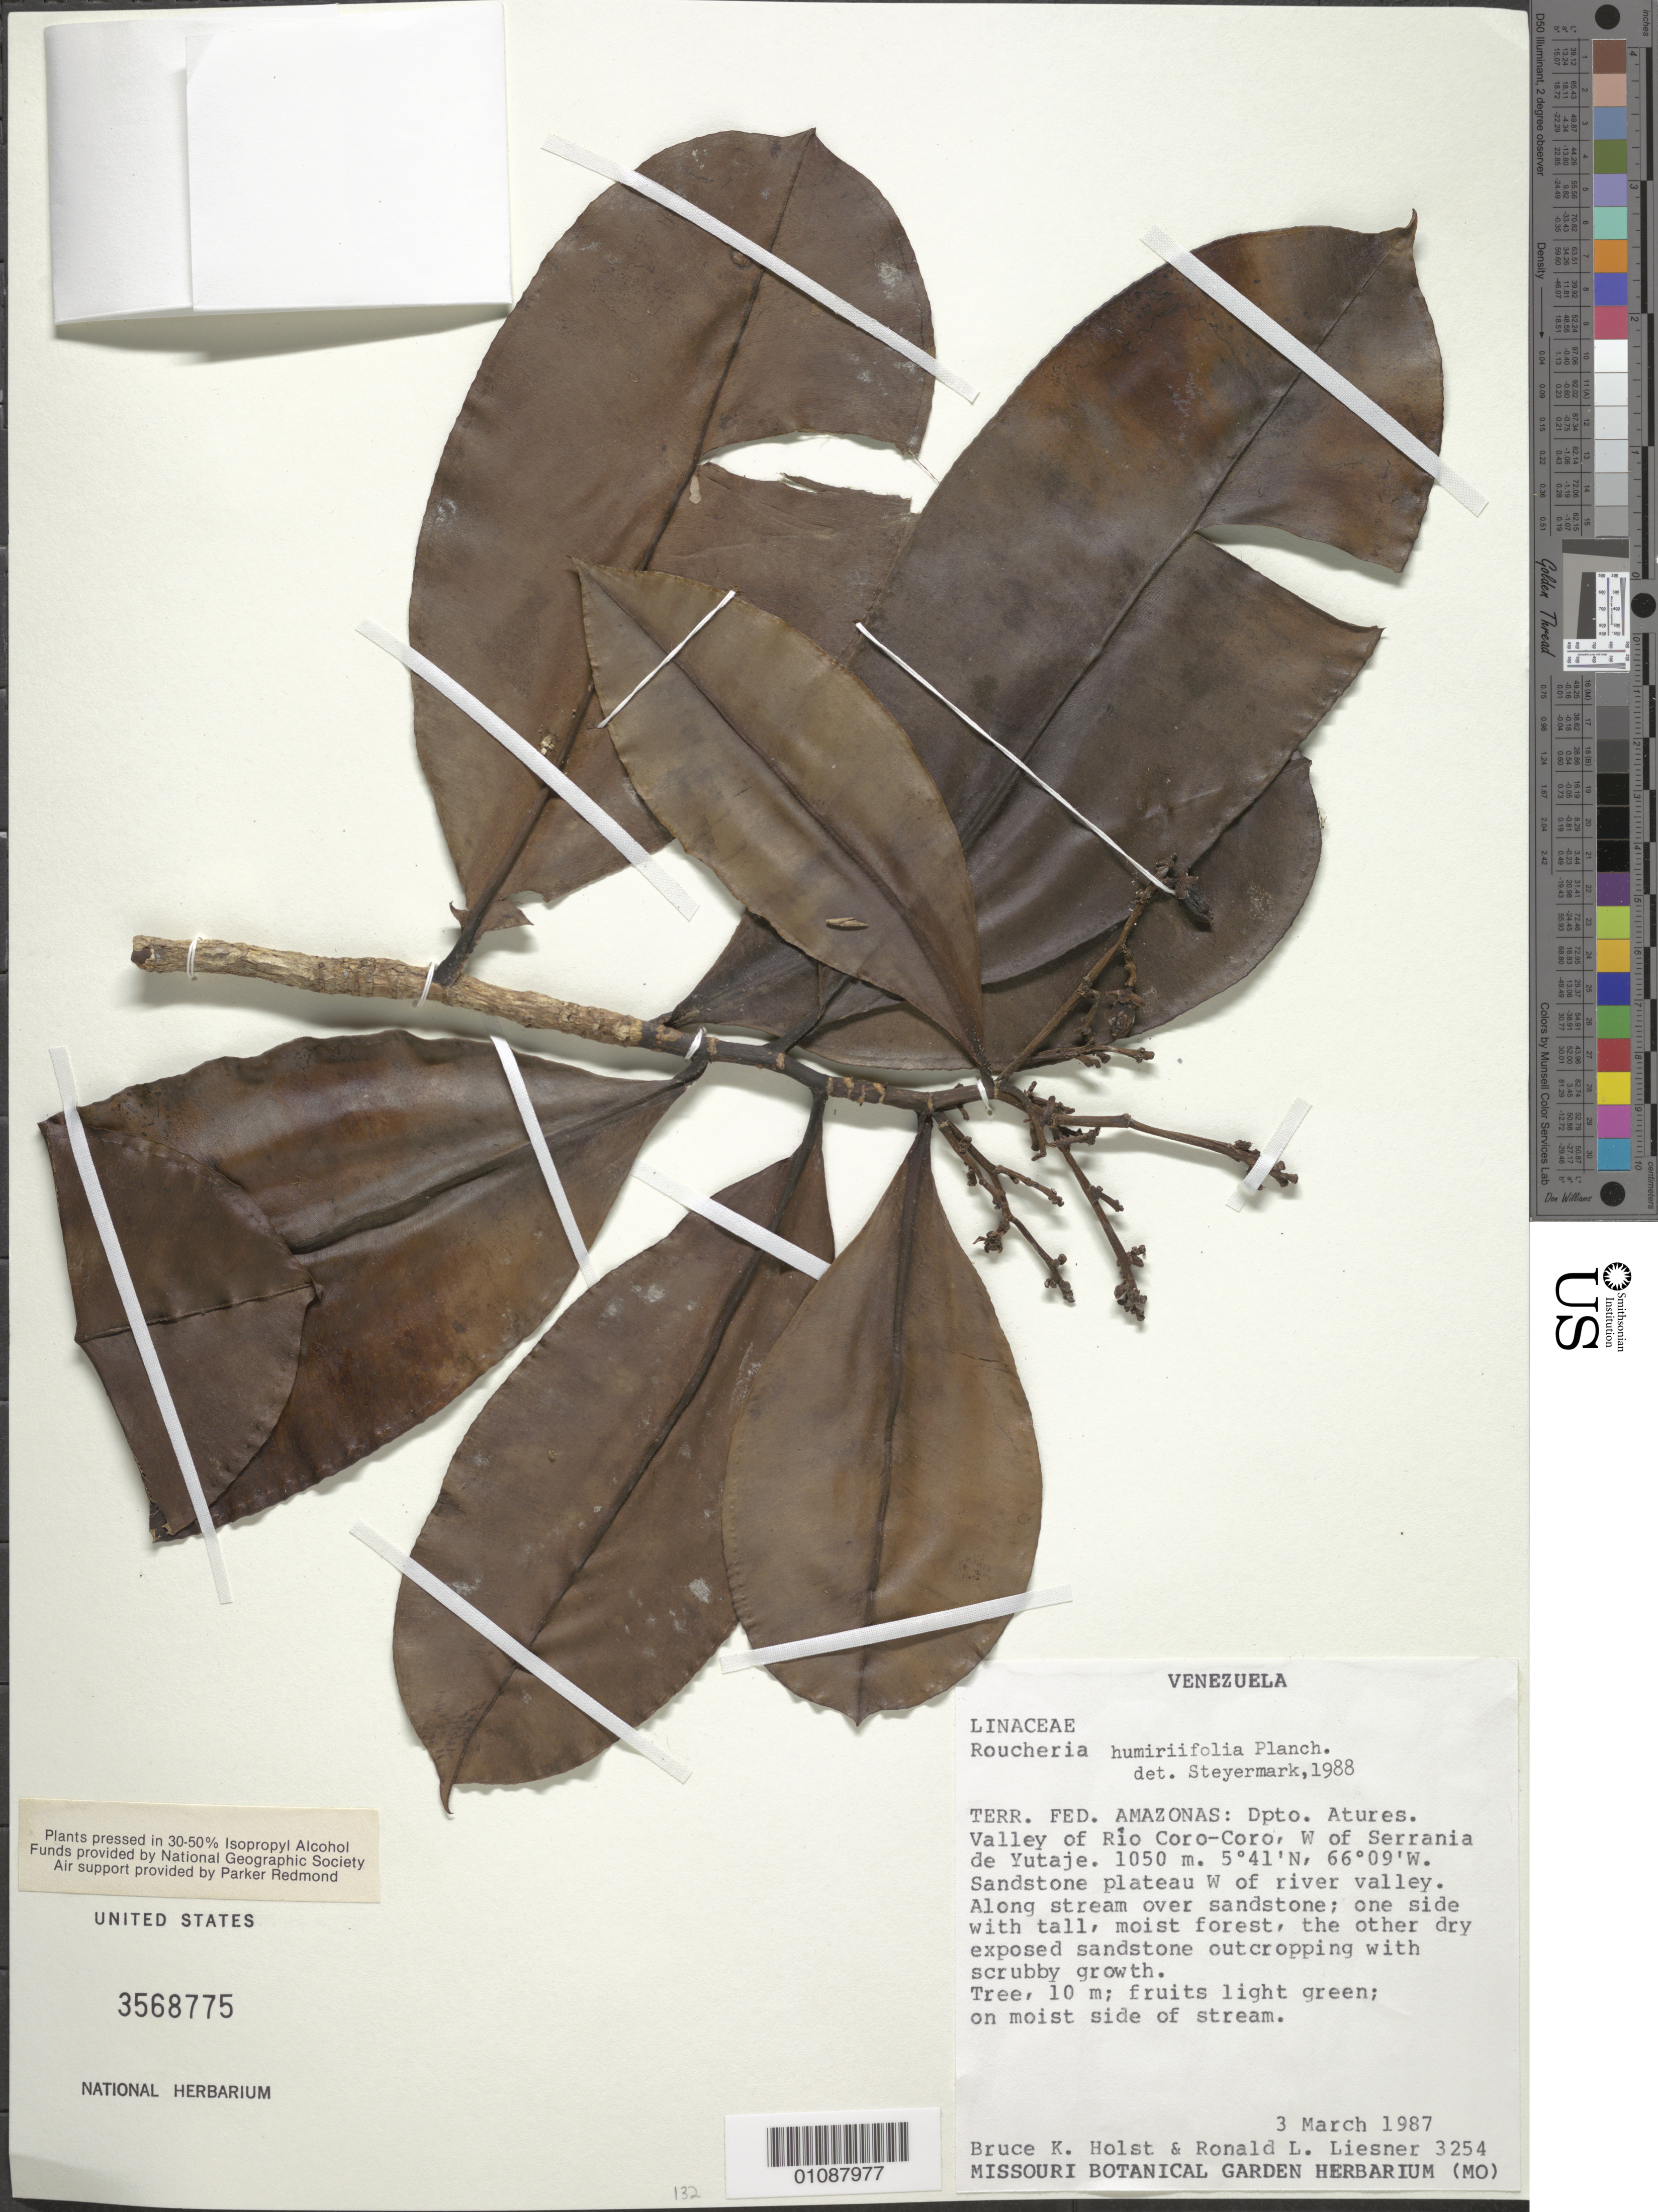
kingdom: Plantae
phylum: Tracheophyta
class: Magnoliopsida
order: Malpighiales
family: Linaceae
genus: Roucheria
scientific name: Roucheria humiriifolia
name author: Planch.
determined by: Steyermark, Julian A., (VEN)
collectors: B. Holst & R. L. Liesner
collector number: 3254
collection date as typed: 3-Mar-87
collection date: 1987-03-03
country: Venezuela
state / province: Amazonas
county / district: Atures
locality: Río Coro-Coro valley, W of Serrania de Yutajé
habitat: Along stream over sandstone; one side with tall moist forest, the other dry exposed sandstone outcropping with scrubby growth; moist side of stream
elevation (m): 1050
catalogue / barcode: US 3568775